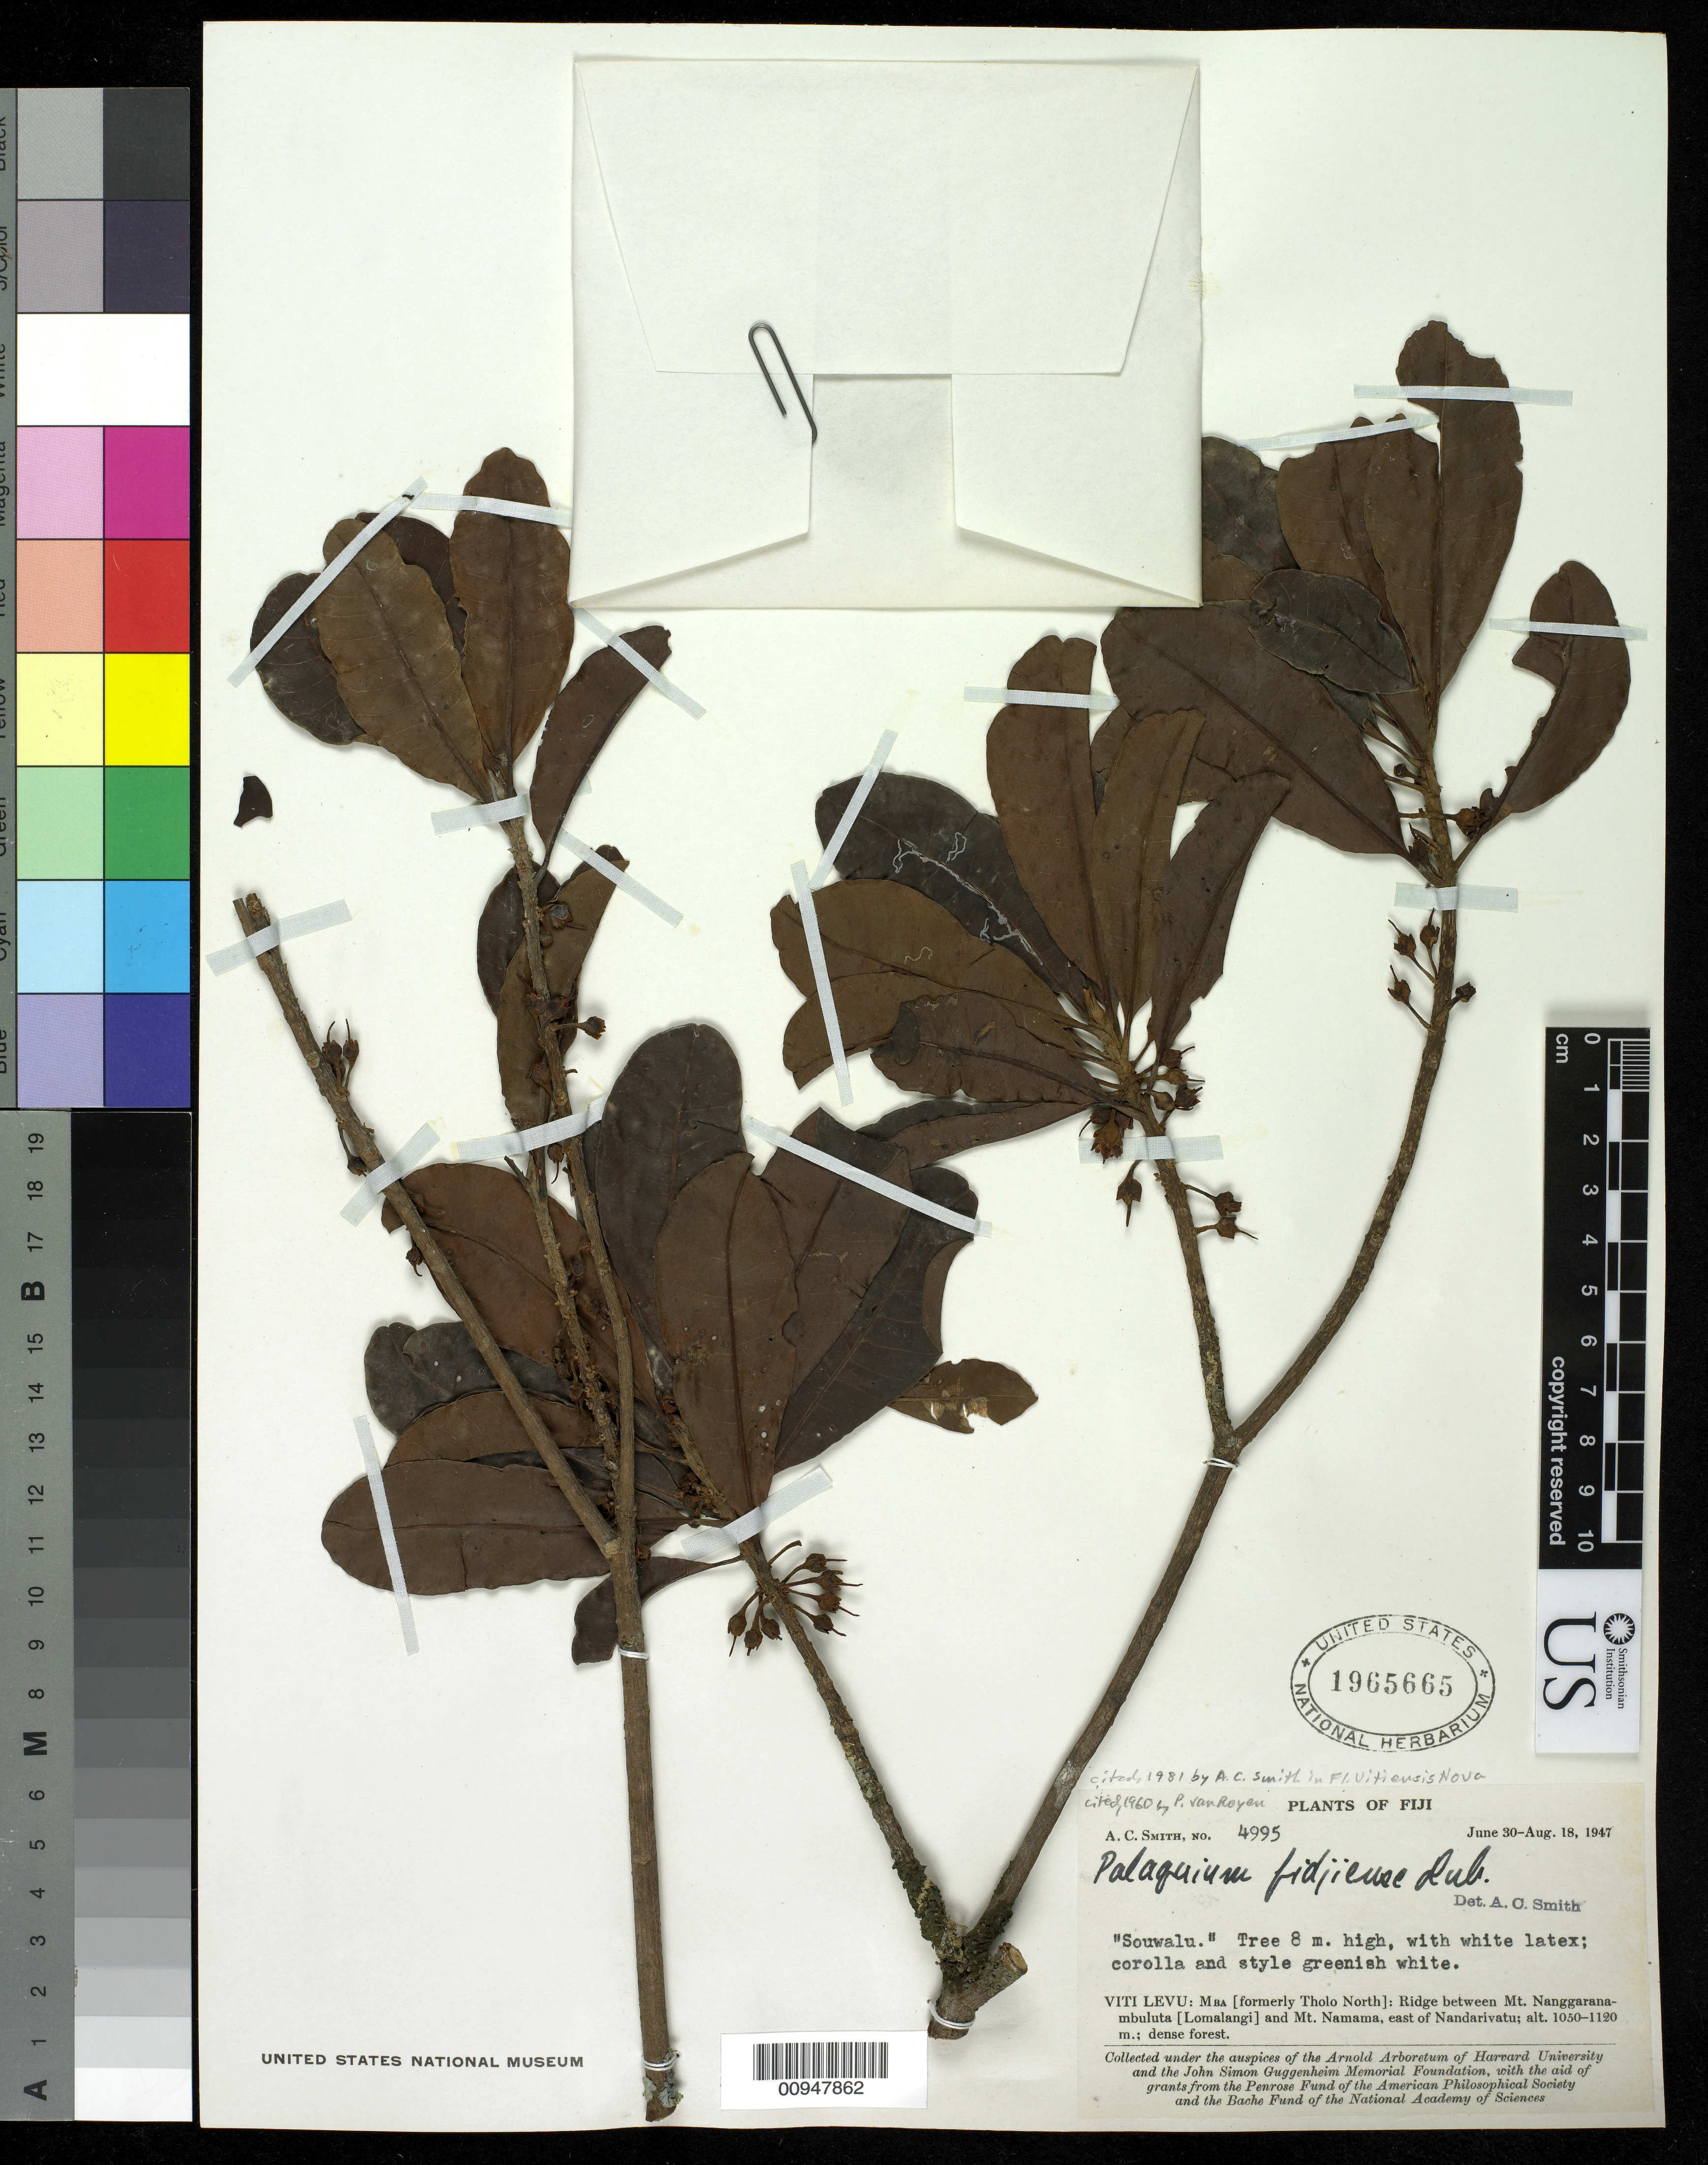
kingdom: Plantae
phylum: Tracheophyta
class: Magnoliopsida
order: Ericales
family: Sapotaceae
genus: Palaquium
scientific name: Palaquium fijiense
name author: (Hemsl.) A.C. Sm.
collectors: C. A. Smith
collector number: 4995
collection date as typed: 30 Jun 1947 to 18 Aug 1947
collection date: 1947-06-30/1947-08-18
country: Fiji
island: Viti Levu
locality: Ridge between Mt. Nanggarana-mbuluta & Mt. Namama, E. of Nandarivatu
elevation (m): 1050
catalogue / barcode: US 1965665